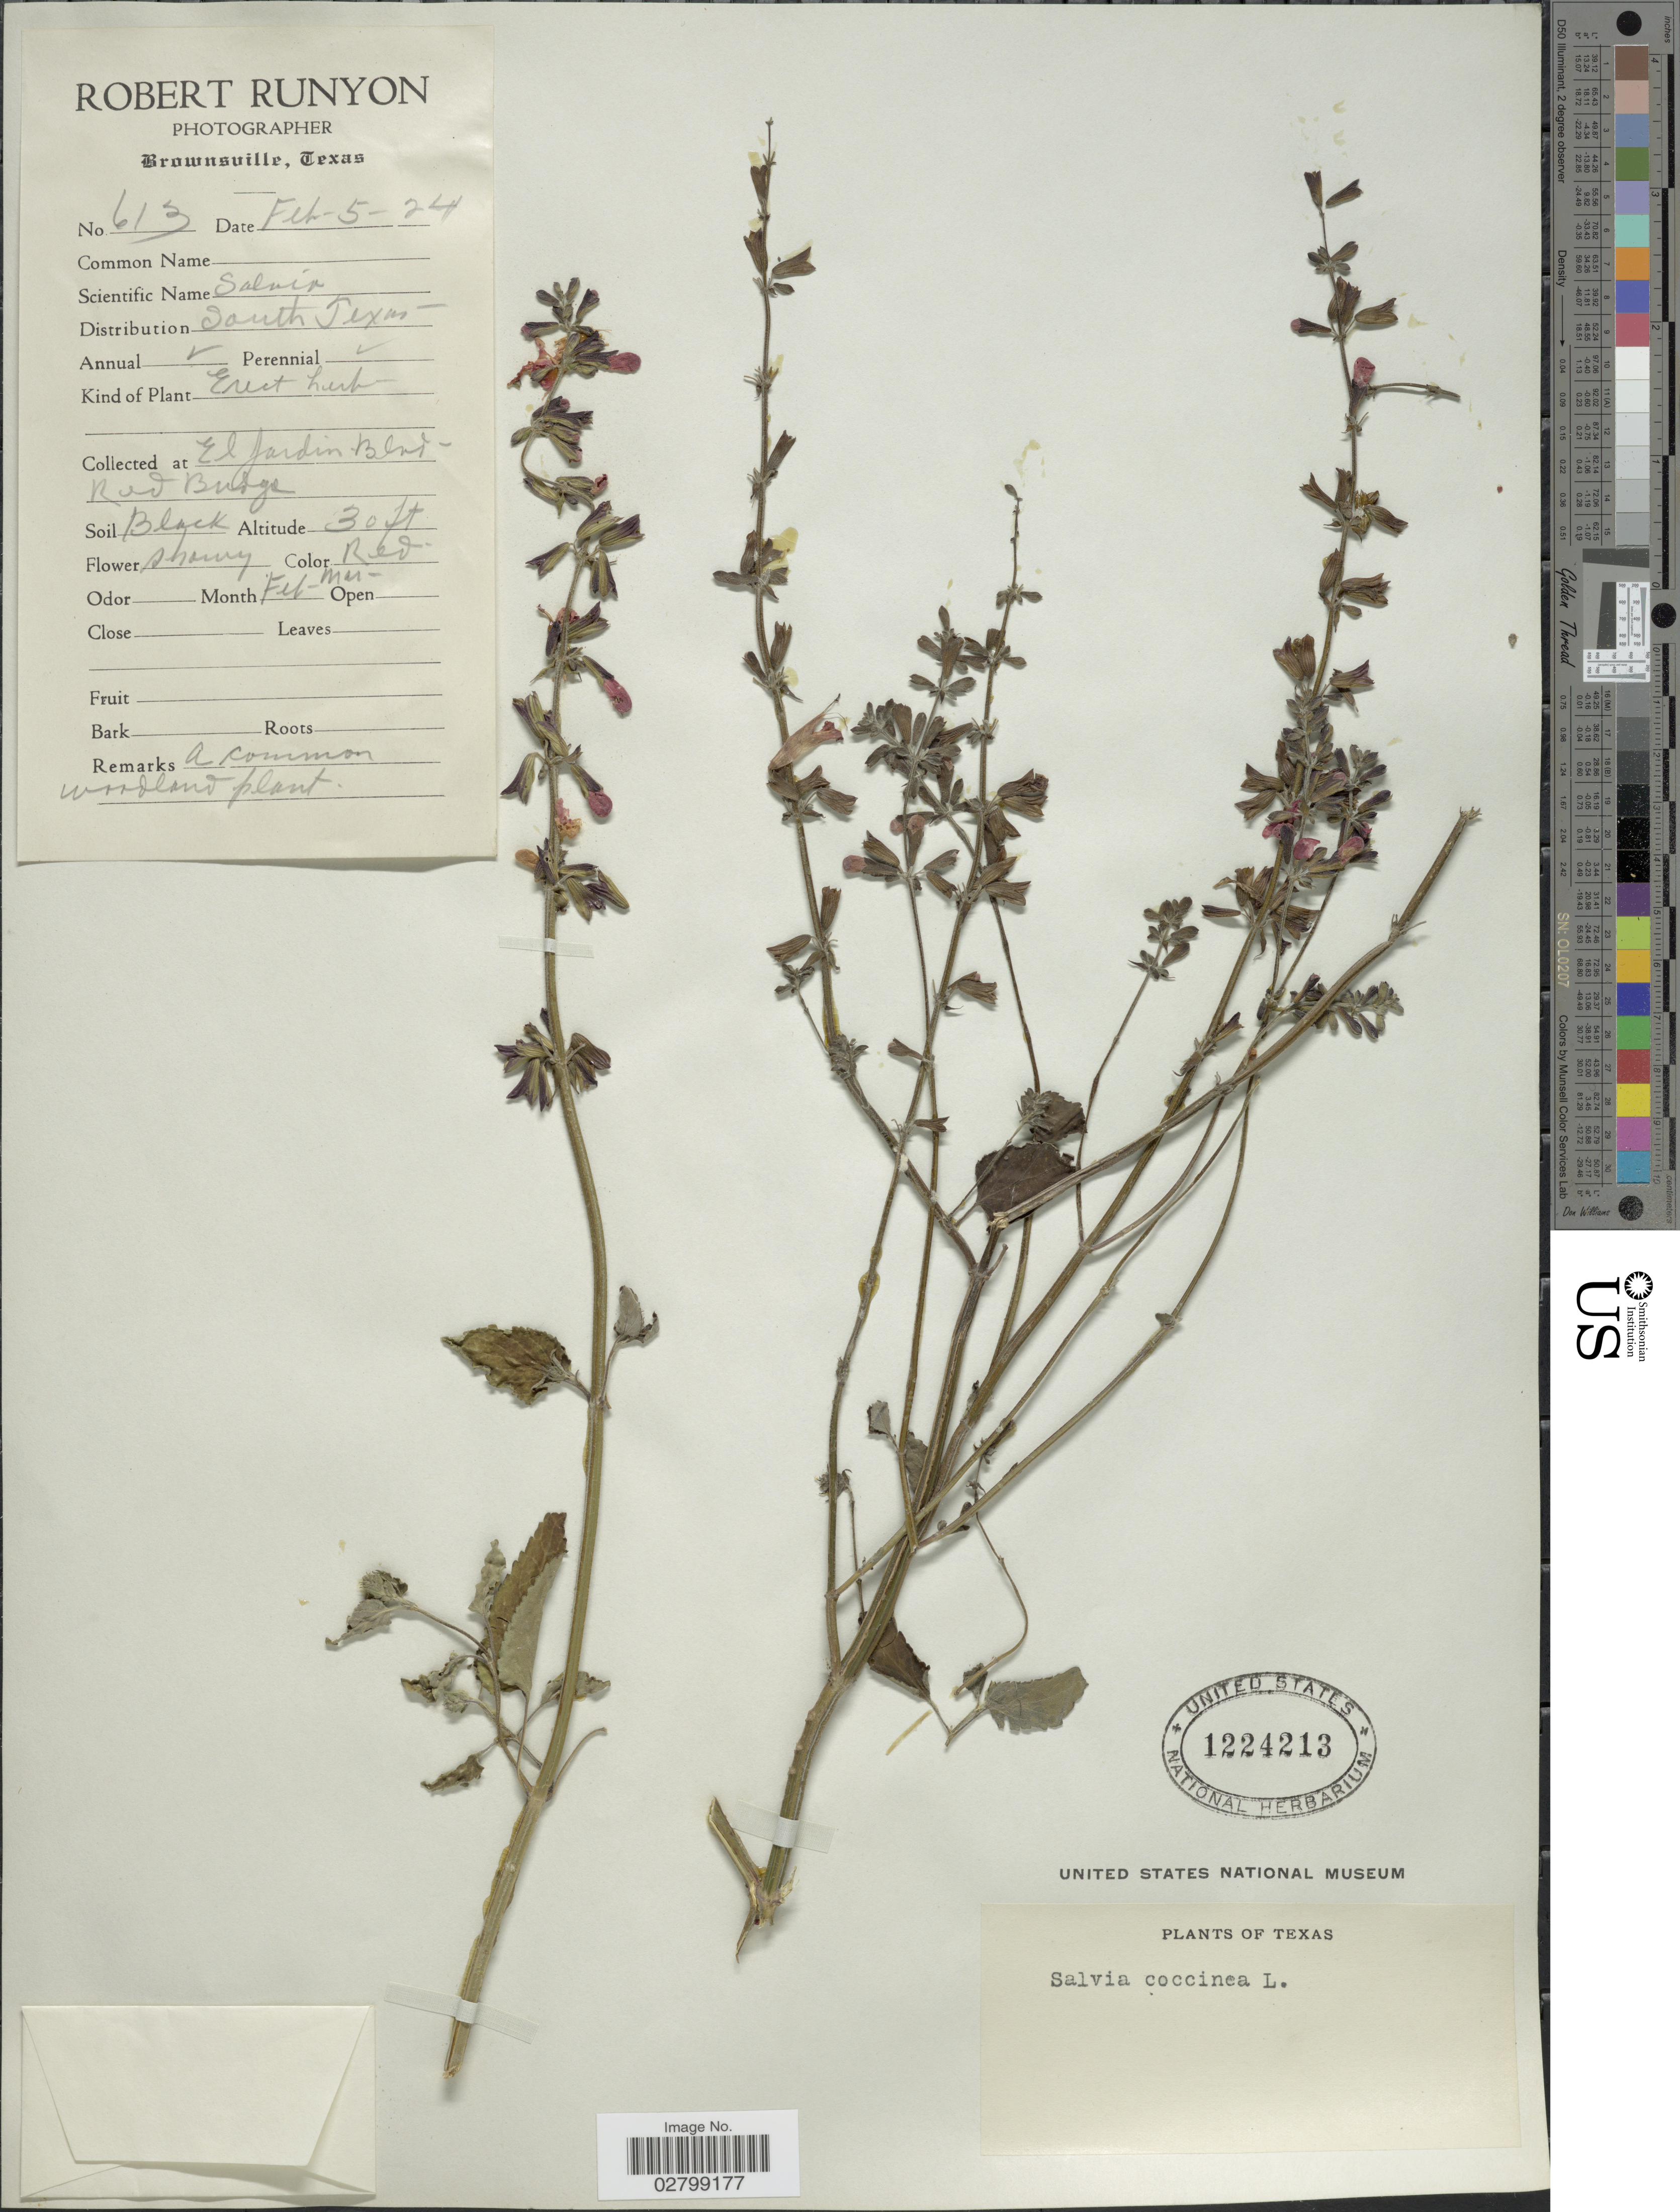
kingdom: Plantae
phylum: Tracheophyta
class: Magnoliopsida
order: Lamiales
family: Lamiaceae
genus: Salvia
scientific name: Salvia coccinea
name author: Etlinger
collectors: R. Runyon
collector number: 613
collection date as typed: Transcribed d/m/y: 5/2/24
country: United States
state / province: Texas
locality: El Jardin Blvd.-Red Bridge.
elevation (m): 9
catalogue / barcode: US 1224213